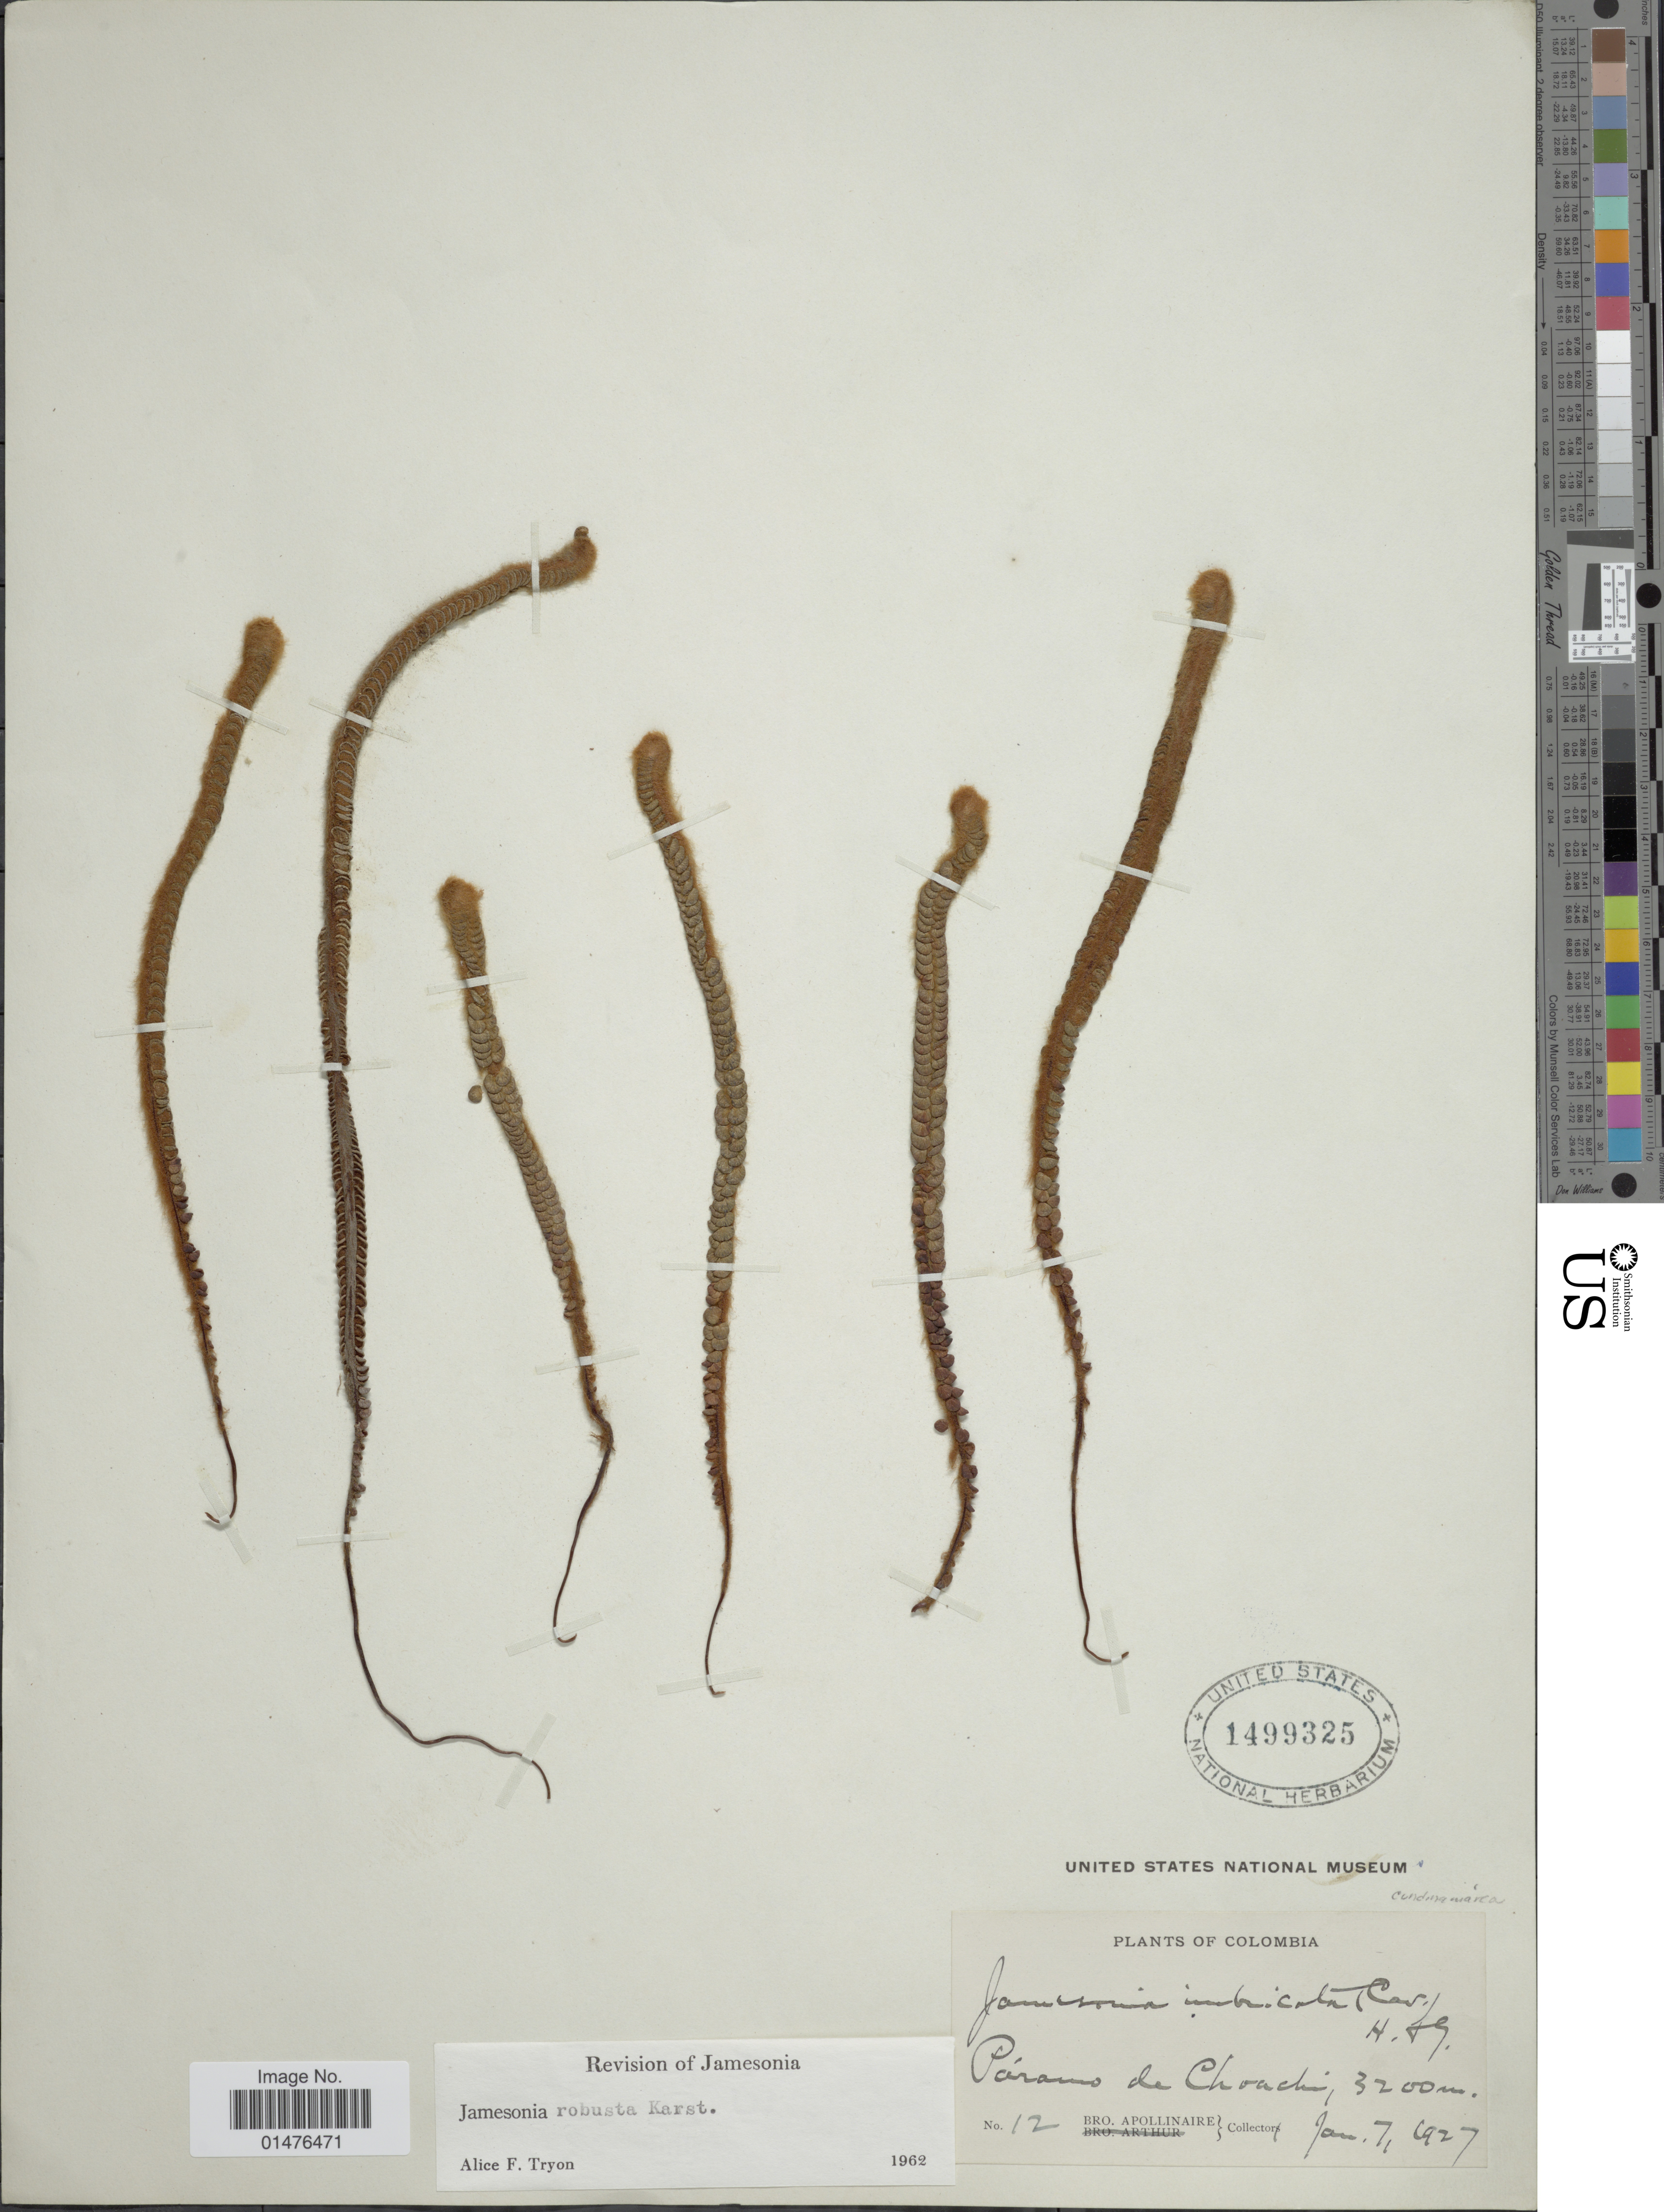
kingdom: Plantae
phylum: Tracheophyta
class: Polypodiopsida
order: Polypodiales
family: Pteridaceae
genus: Jamesonia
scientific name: Jamesonia robusta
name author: H. Karst.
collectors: Bro. Apollinaire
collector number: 12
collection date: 1927-01-07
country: Colombia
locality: Páramo de Choachi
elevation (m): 3200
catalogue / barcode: US 1499325